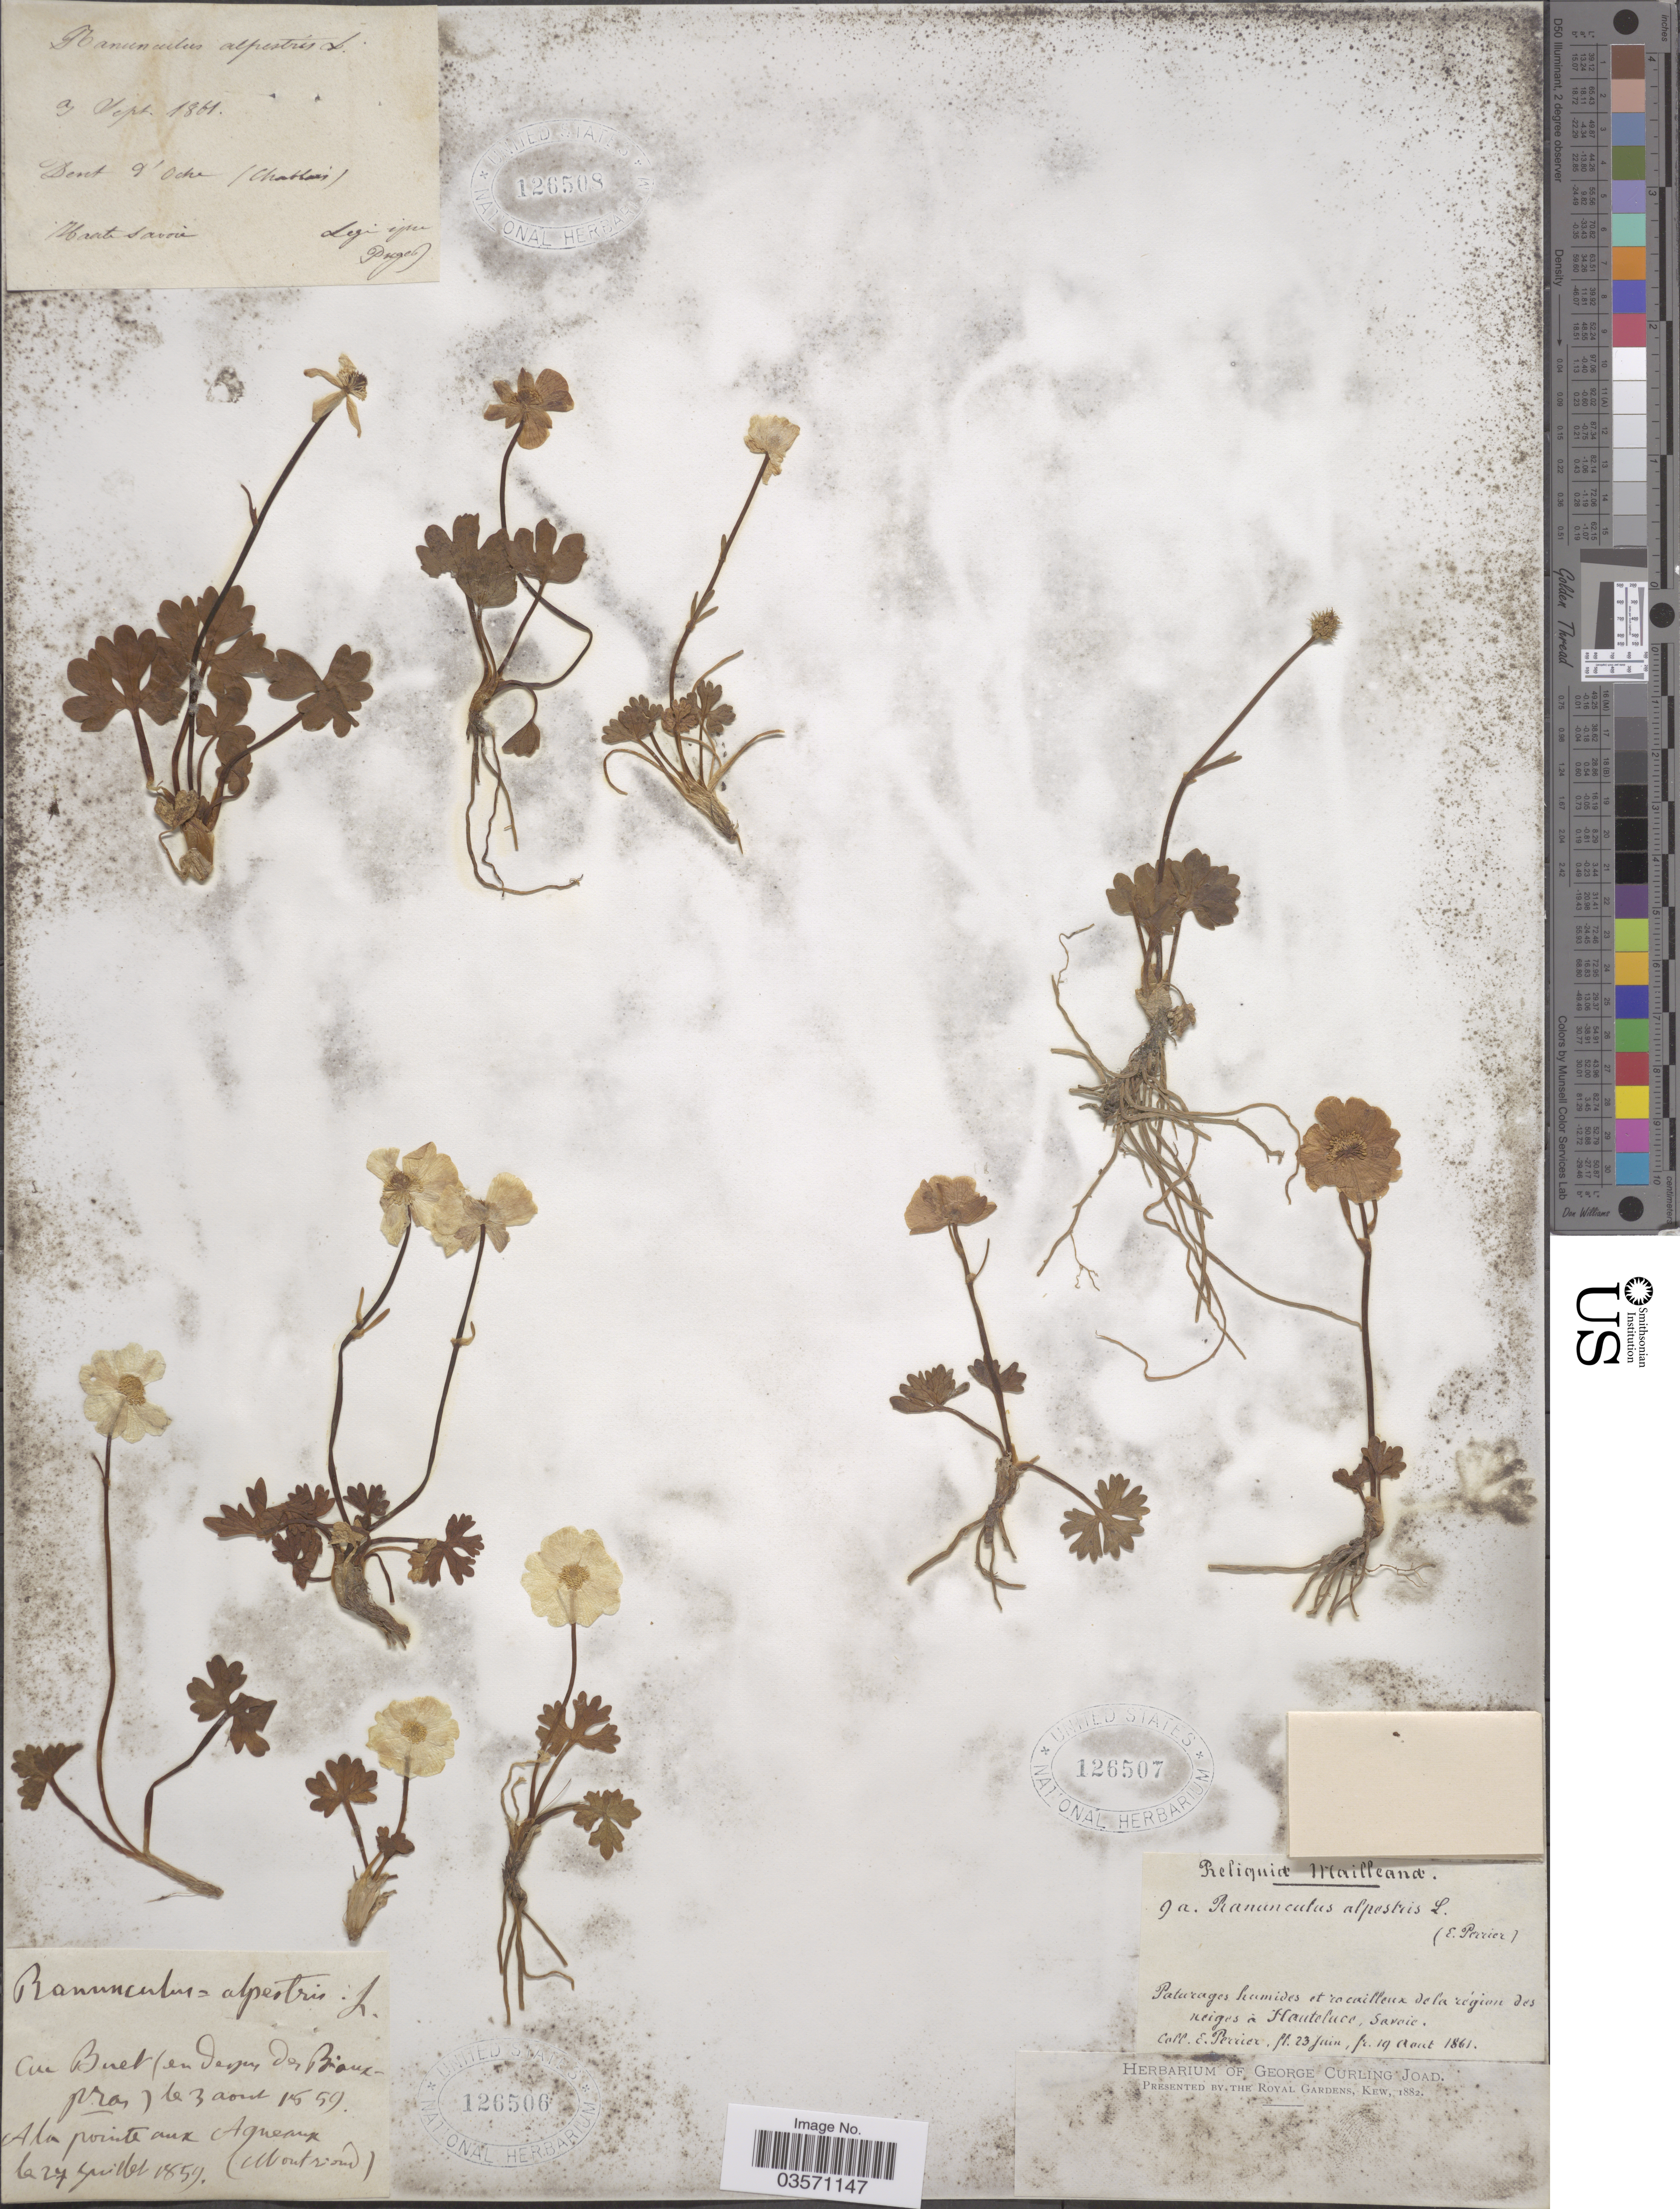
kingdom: Plantae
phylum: Tracheophyta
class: Magnoliopsida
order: Ranunculales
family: Ranunculaceae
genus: Ranunculus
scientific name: Ranunculus alpestris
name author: L.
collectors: E. Perrier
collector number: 9a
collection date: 1861-06-23/1861-08-19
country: France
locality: Paturages humides et rocailleux de la région des neiges á Hauteluce, Savoie.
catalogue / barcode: US 126507-2